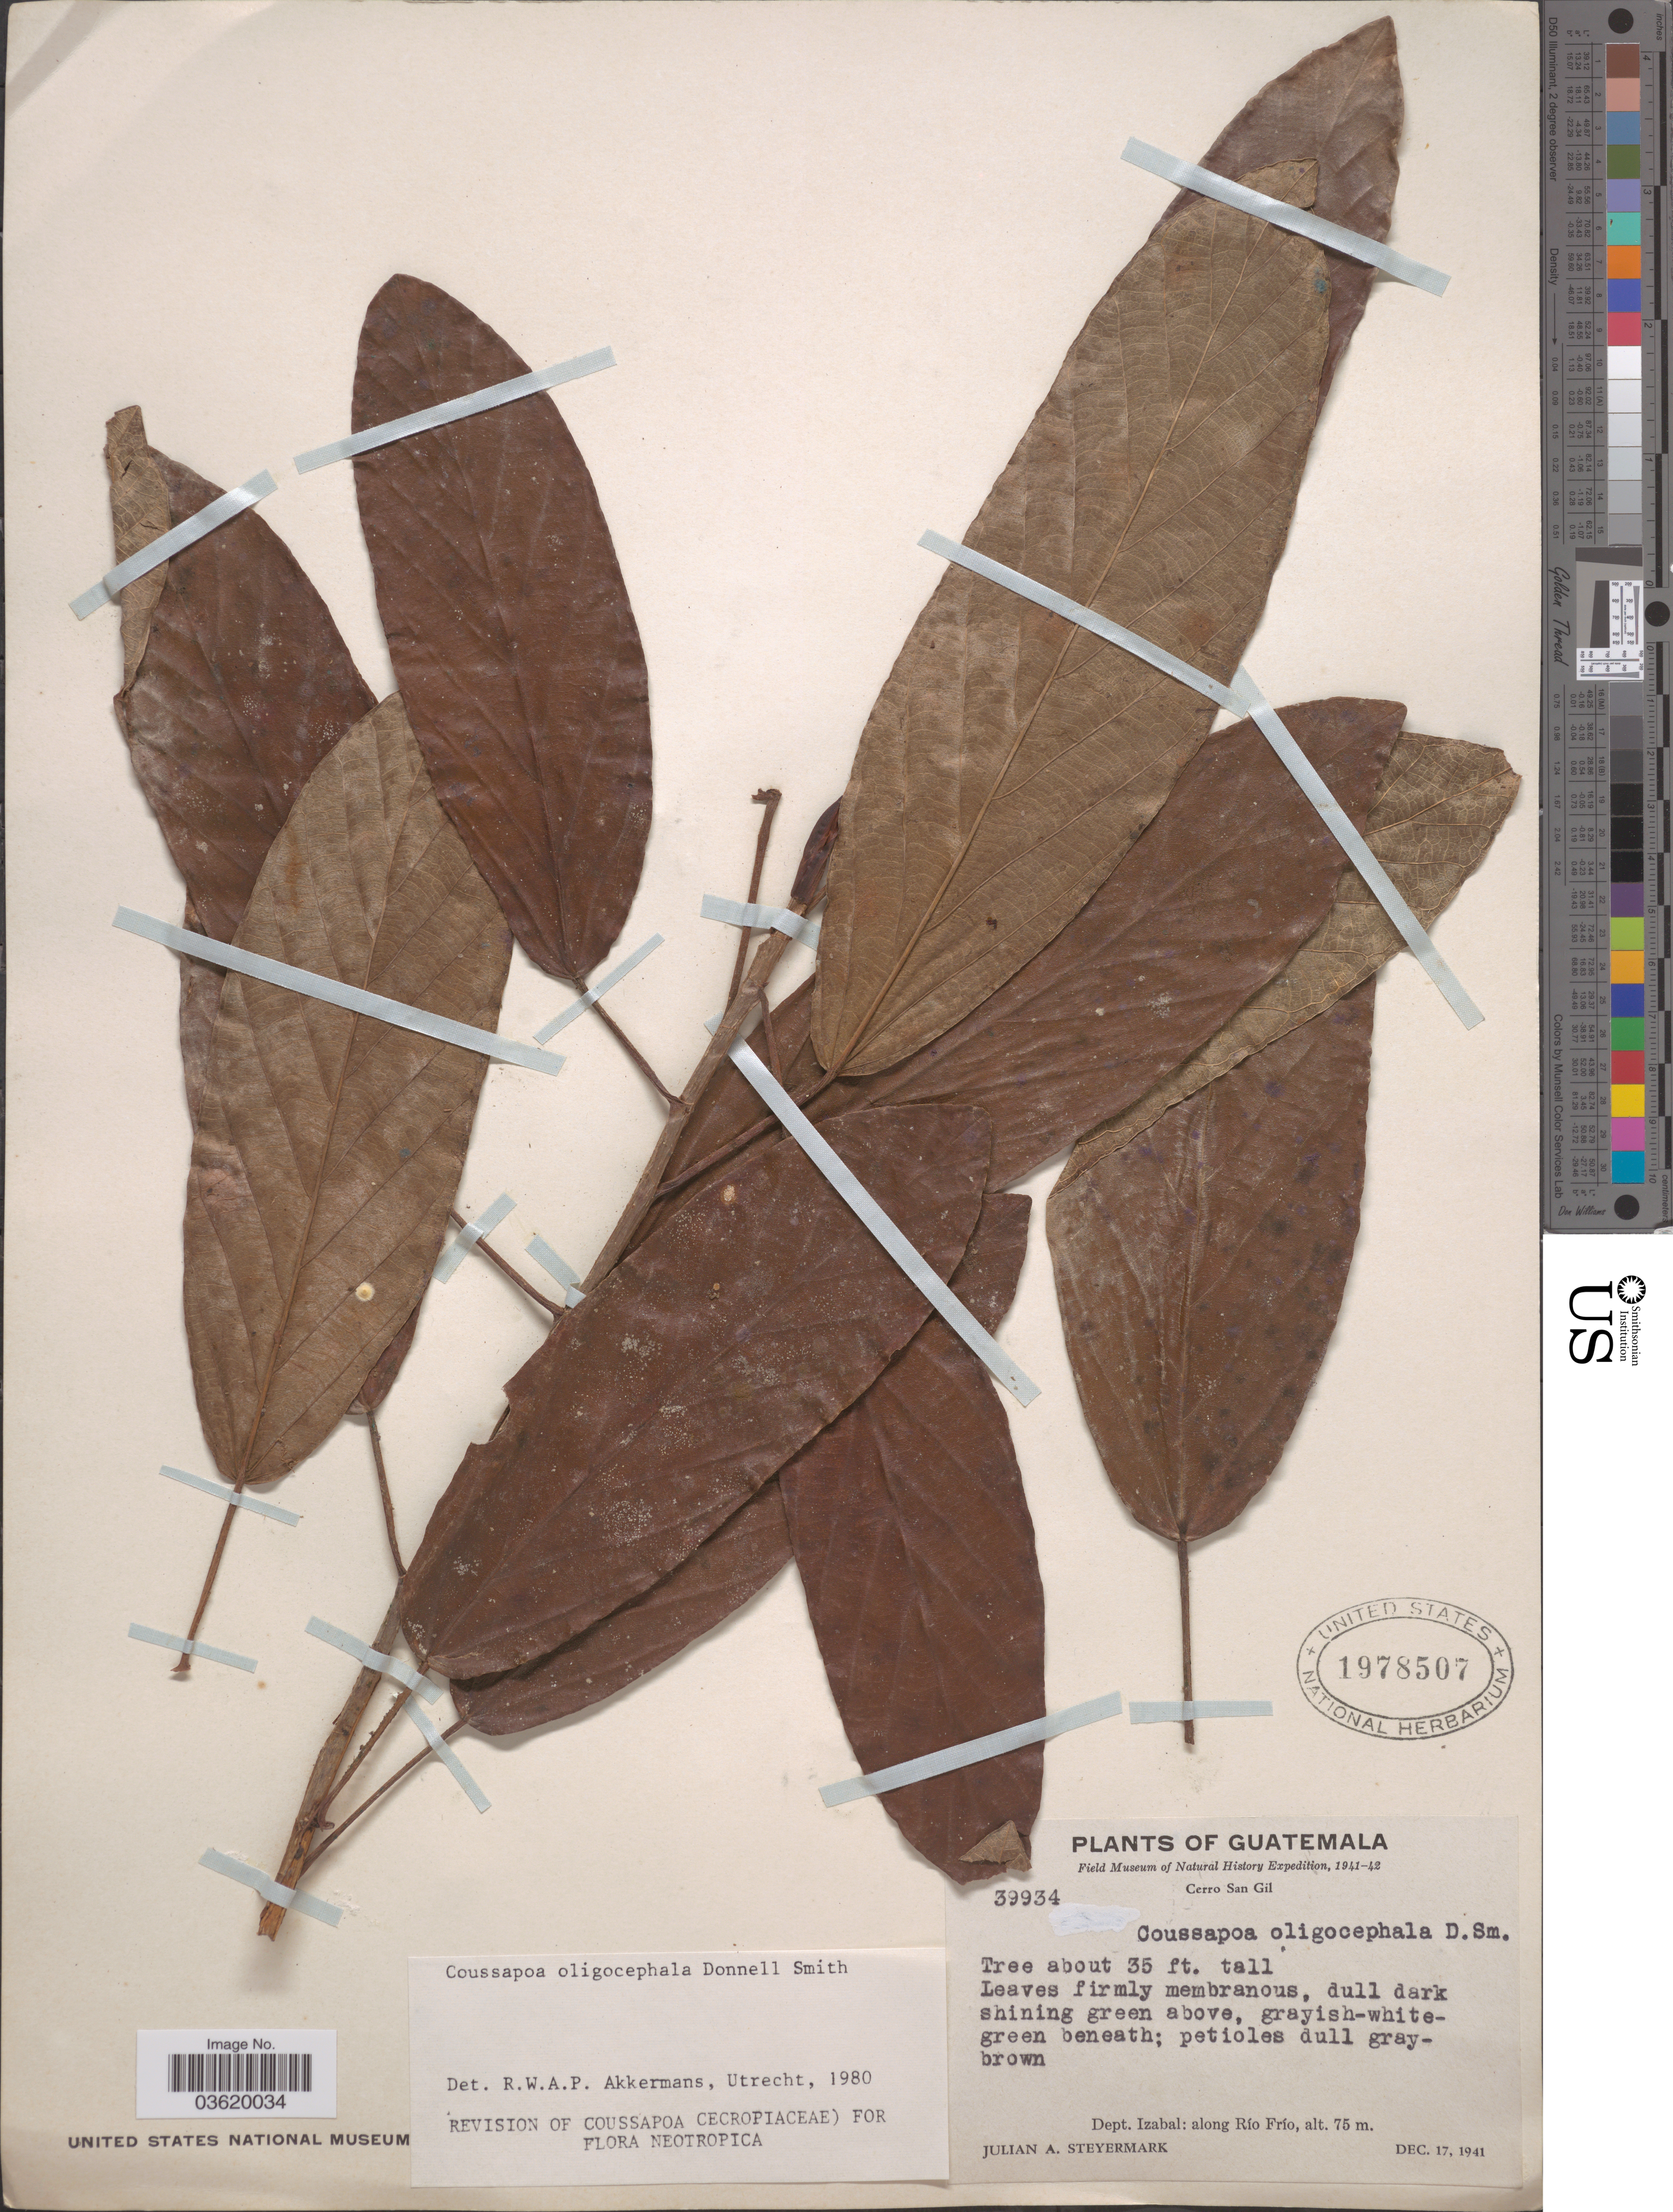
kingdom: Plantae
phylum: Tracheophyta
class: Magnoliopsida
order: Rosales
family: Urticaceae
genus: Coussapoa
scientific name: Coussapoa oligocephala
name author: Donn. Sm.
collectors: J. Steyermark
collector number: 39934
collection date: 1941-12-17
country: Guatemala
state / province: Izabal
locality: Cerro San Gil. Dept. Izabal: along Río Frío.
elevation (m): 75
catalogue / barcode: US 1978507